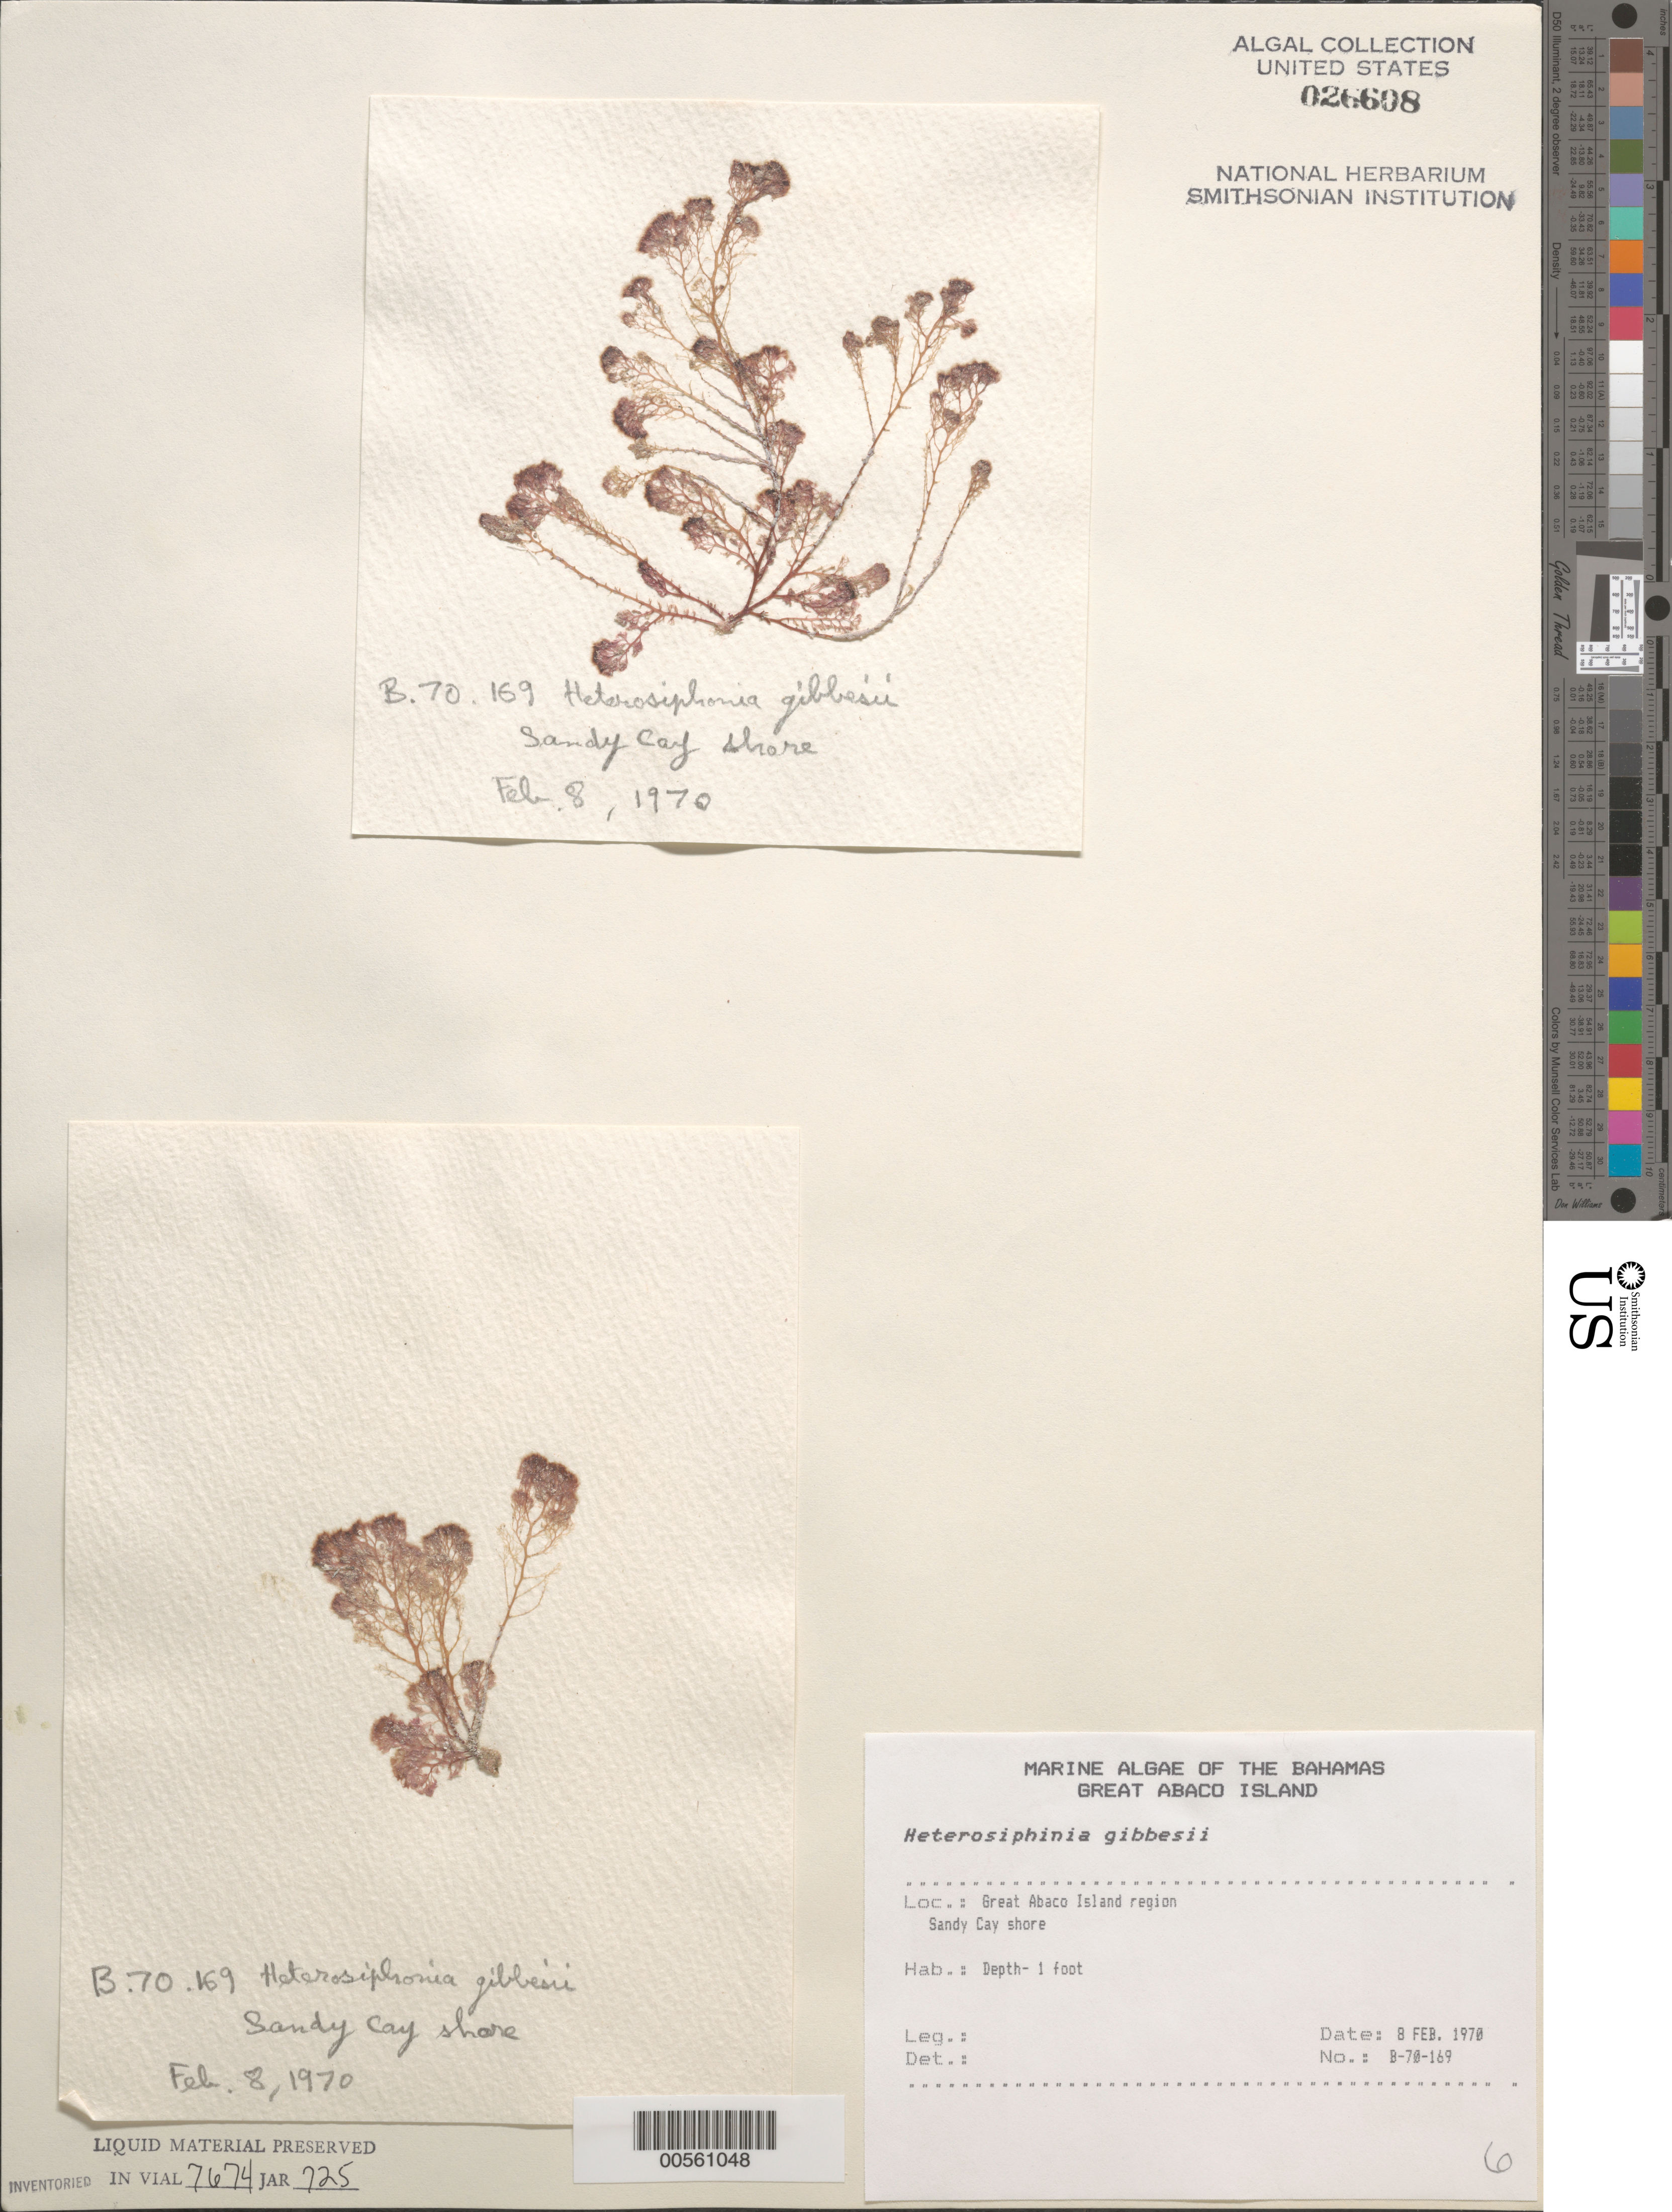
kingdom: Plantae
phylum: Rhodophyta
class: Florideophyceae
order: Ceramiales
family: Dasyaceae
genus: Heterosiphonia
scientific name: Heterosiphonia gibbesii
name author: (Harv.)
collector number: B-70-169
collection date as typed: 08 Feb 1970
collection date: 1970-02-08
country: Bahamas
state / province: Abaco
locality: Sandy cay, great abaco island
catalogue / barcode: US 26608